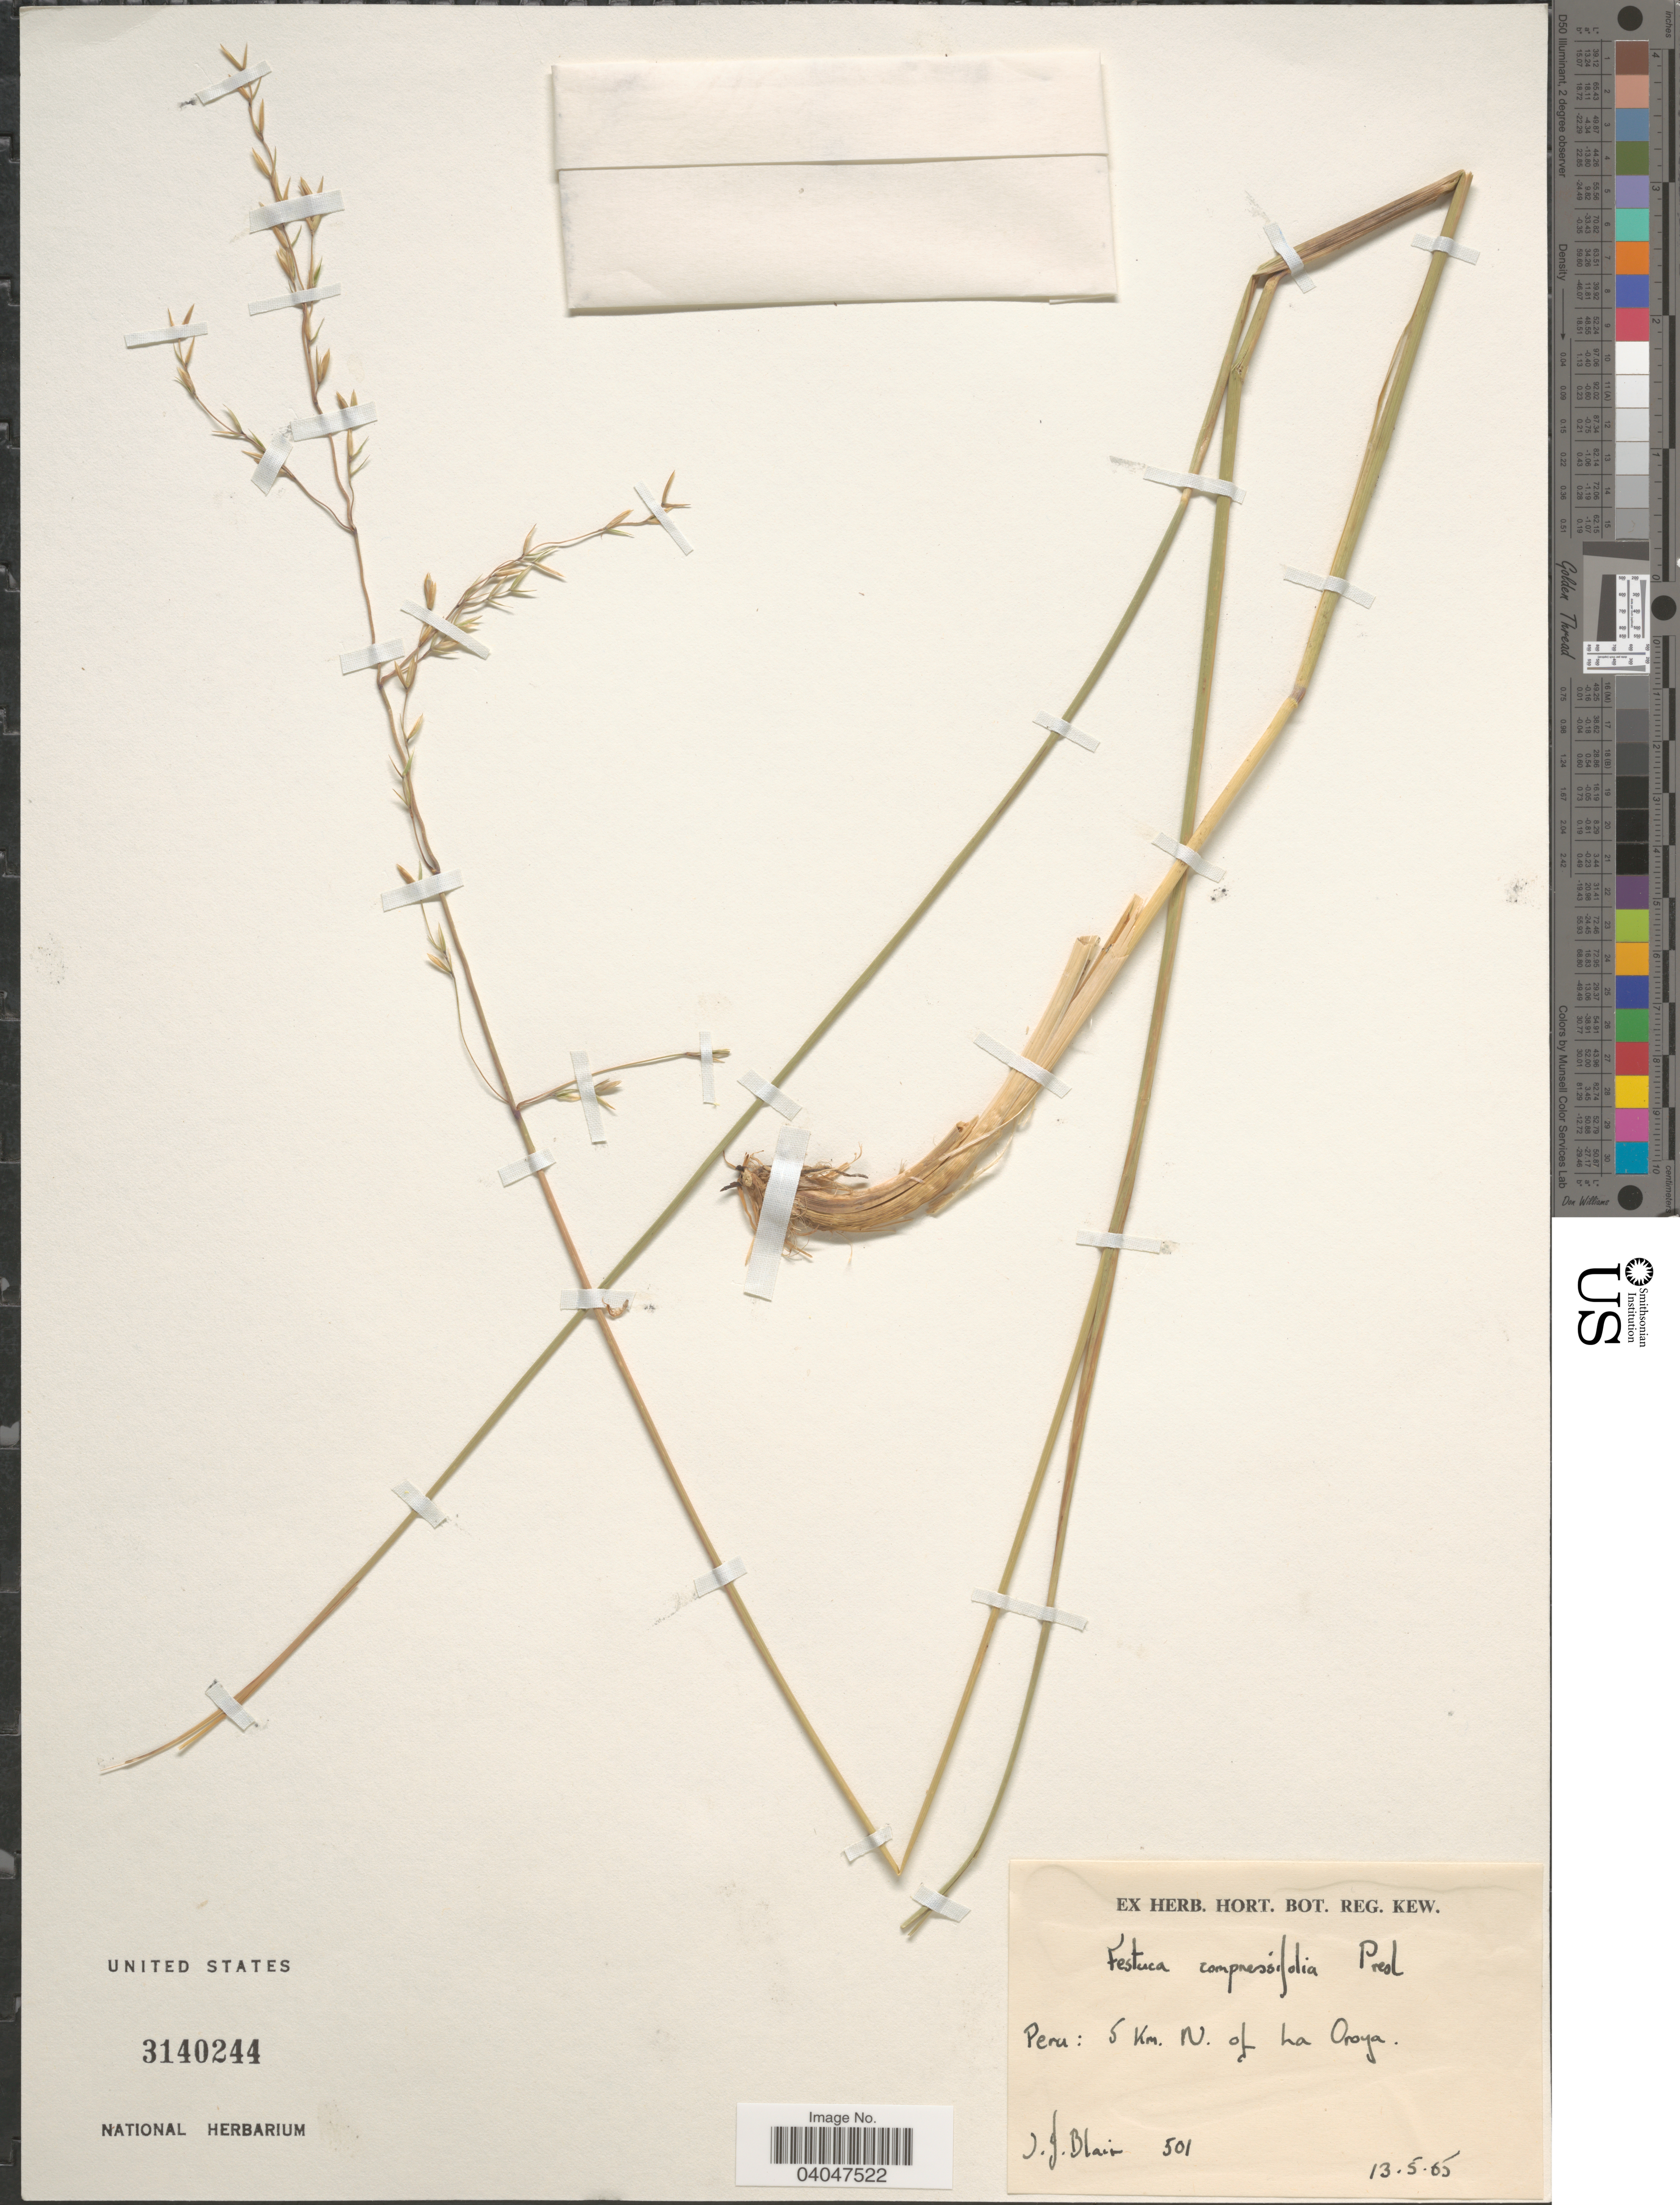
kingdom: Plantae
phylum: Tracheophyta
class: Liliopsida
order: Poales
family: Poaceae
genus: Festuca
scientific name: Festuca compressifolia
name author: J. Presl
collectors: I. Blair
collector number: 501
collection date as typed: Transcribed d/m/y: 13/5/65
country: Peru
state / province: Junín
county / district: Yauli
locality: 5 Km. N. of La Oroya.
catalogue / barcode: US 3140244